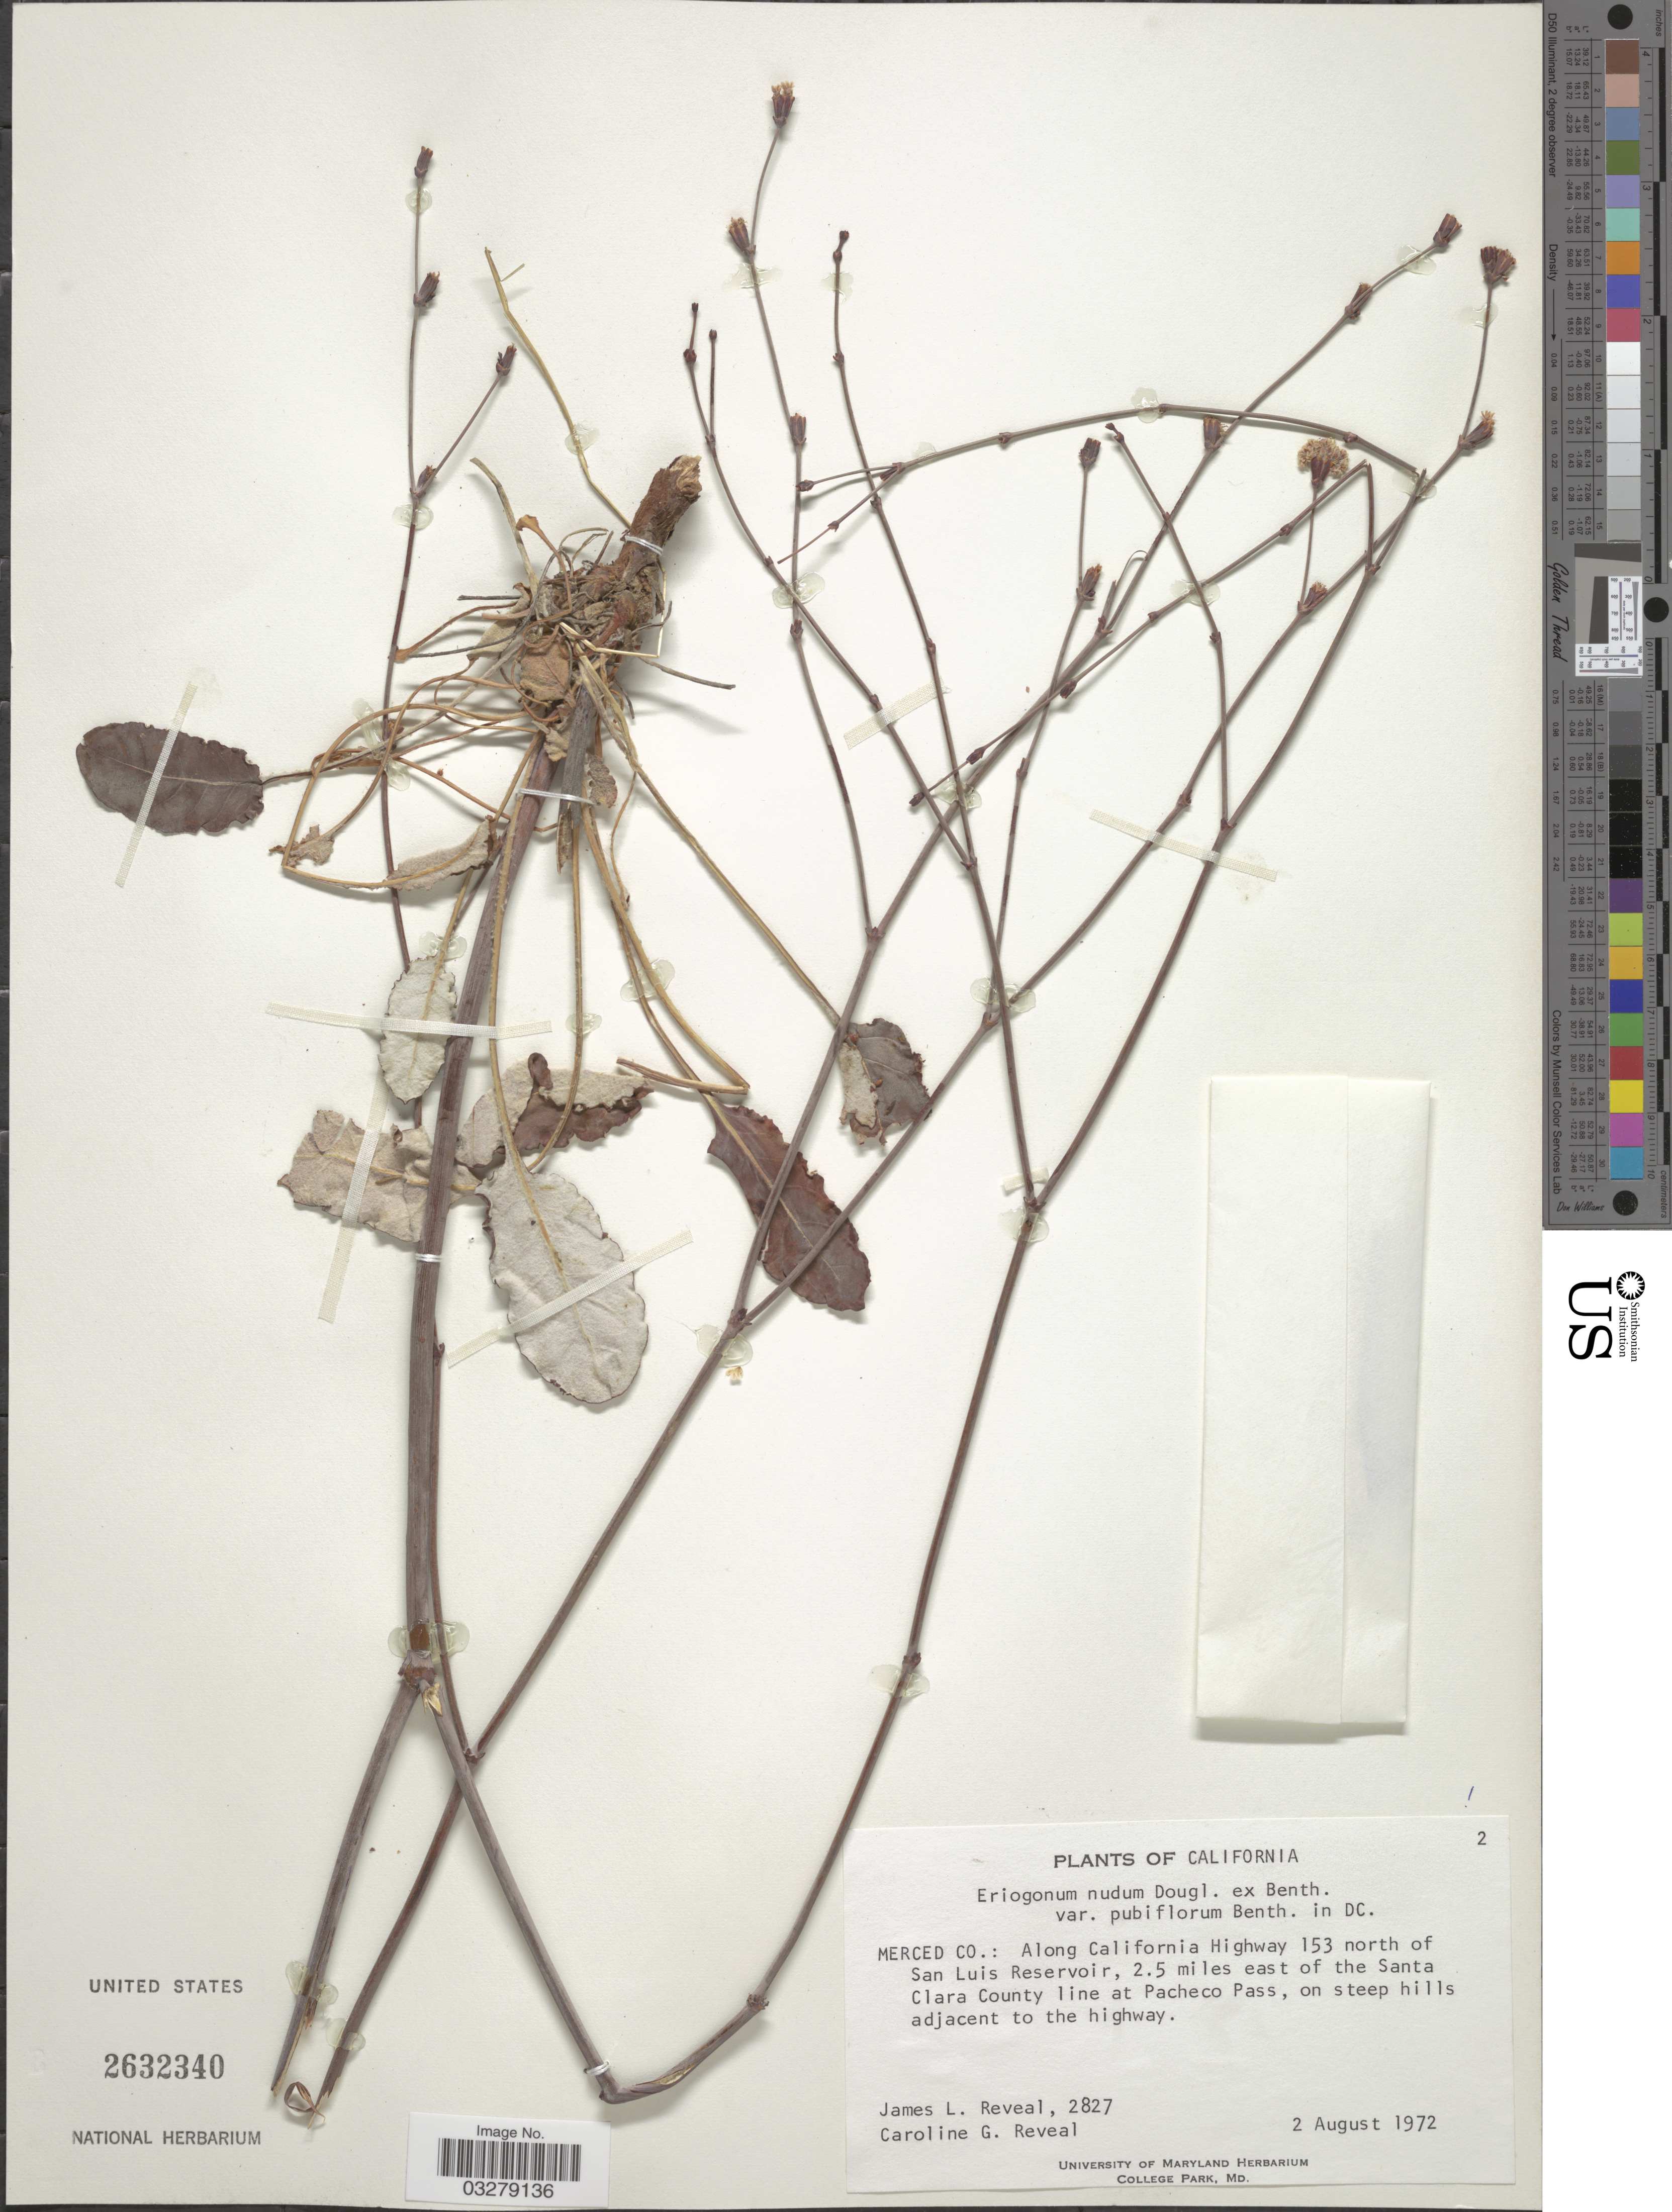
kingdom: Plantae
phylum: Tracheophyta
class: Magnoliopsida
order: Caryophyllales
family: Polygonaceae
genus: Eriogonum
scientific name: Eriogonum nudum var. westonii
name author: (S. Stokes) J.T. Howell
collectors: J. L. Reveal & C. G. Reveal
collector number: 2827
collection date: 1972-08-02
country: United States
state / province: California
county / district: Santa Clara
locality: Merced Co.: Along California Highway 153 north of San Luis Reservoir, 2.5 miles east of the Santa Clara County line at Pacheco Pass, on steep hills adjacent to the highway.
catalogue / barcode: US 2632340